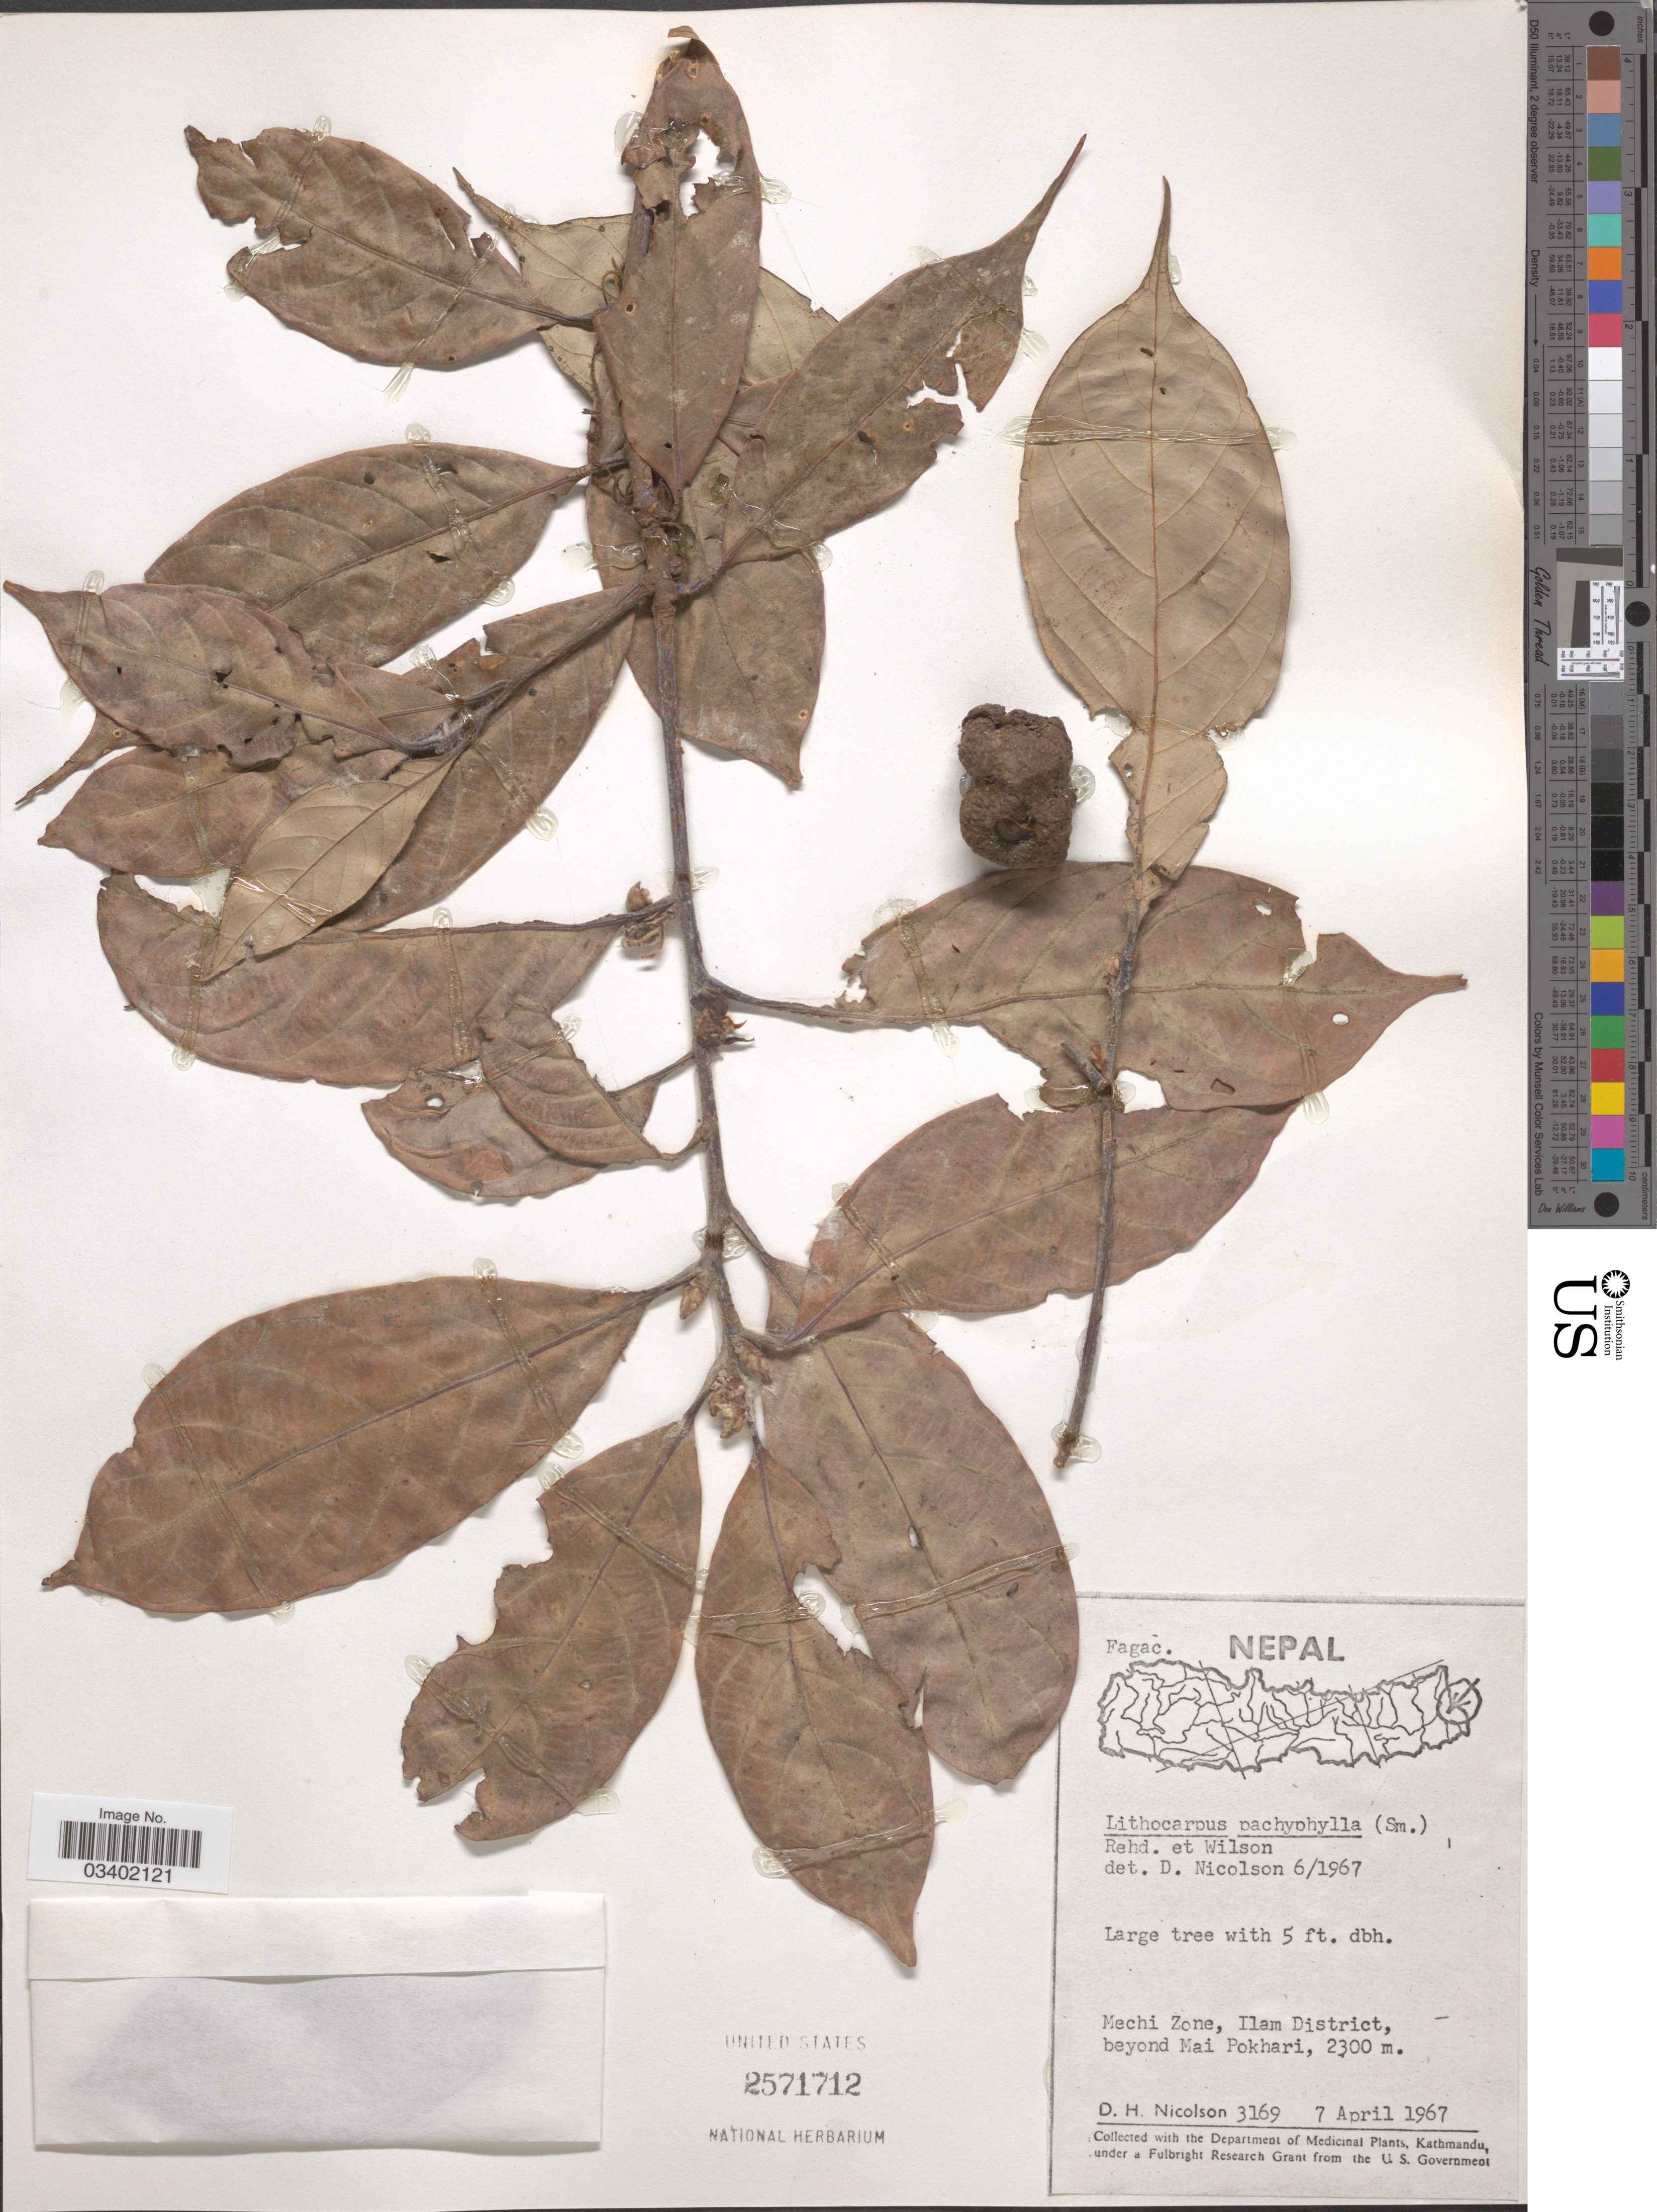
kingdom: Plantae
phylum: Tracheophyta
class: Magnoliopsida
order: Fagales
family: Betulaceae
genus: Betula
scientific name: Betula pachyphyllus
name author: (Kurz) Rehder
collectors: D. H. Nicolson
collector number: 3169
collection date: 1967-04-07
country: Nepal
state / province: Mechi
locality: Mechi Zone, Ilam District, beyond Mai Pokhari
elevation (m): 2300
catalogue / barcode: US 2571712